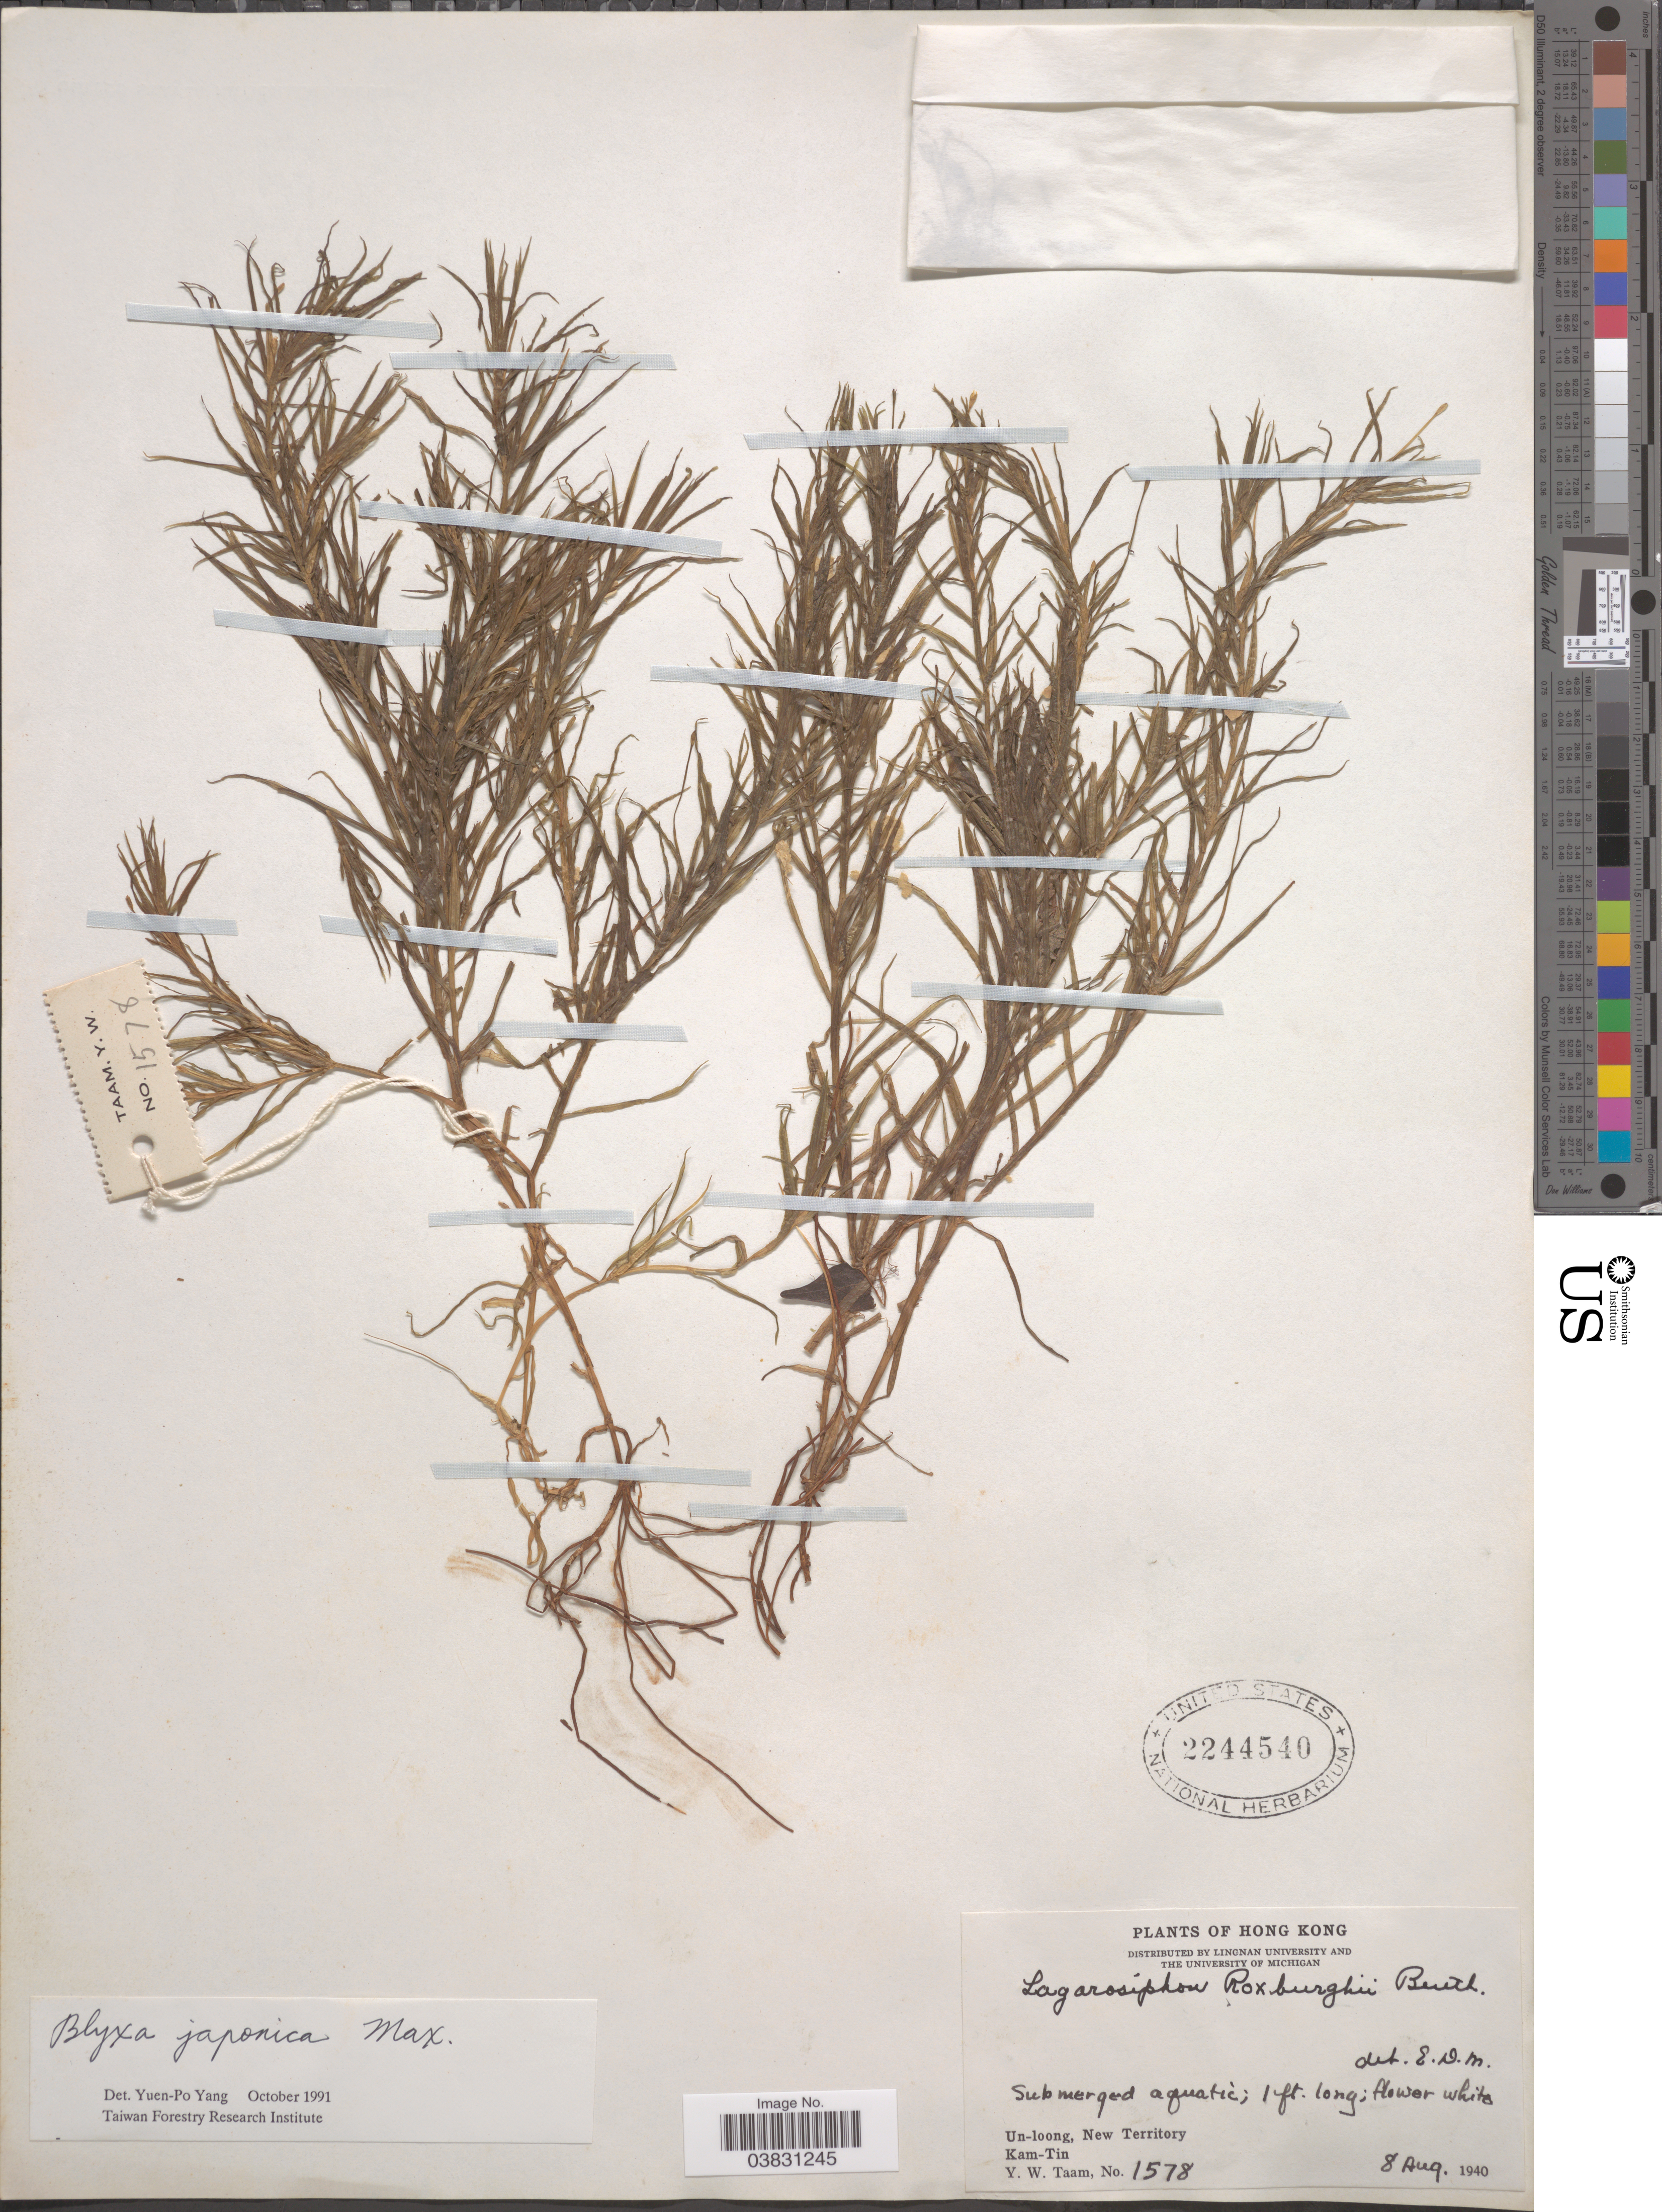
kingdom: Plantae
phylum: Tracheophyta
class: Liliopsida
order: Alismatales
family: Hydrocharitaceae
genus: Blyxa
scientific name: Blyxa japonica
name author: Maxim. et al.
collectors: Y. W. Taam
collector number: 1578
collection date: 1940-08-08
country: China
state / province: Hong Kong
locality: Un-loong, New Territory. Kam-Tin.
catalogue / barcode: US 2244540